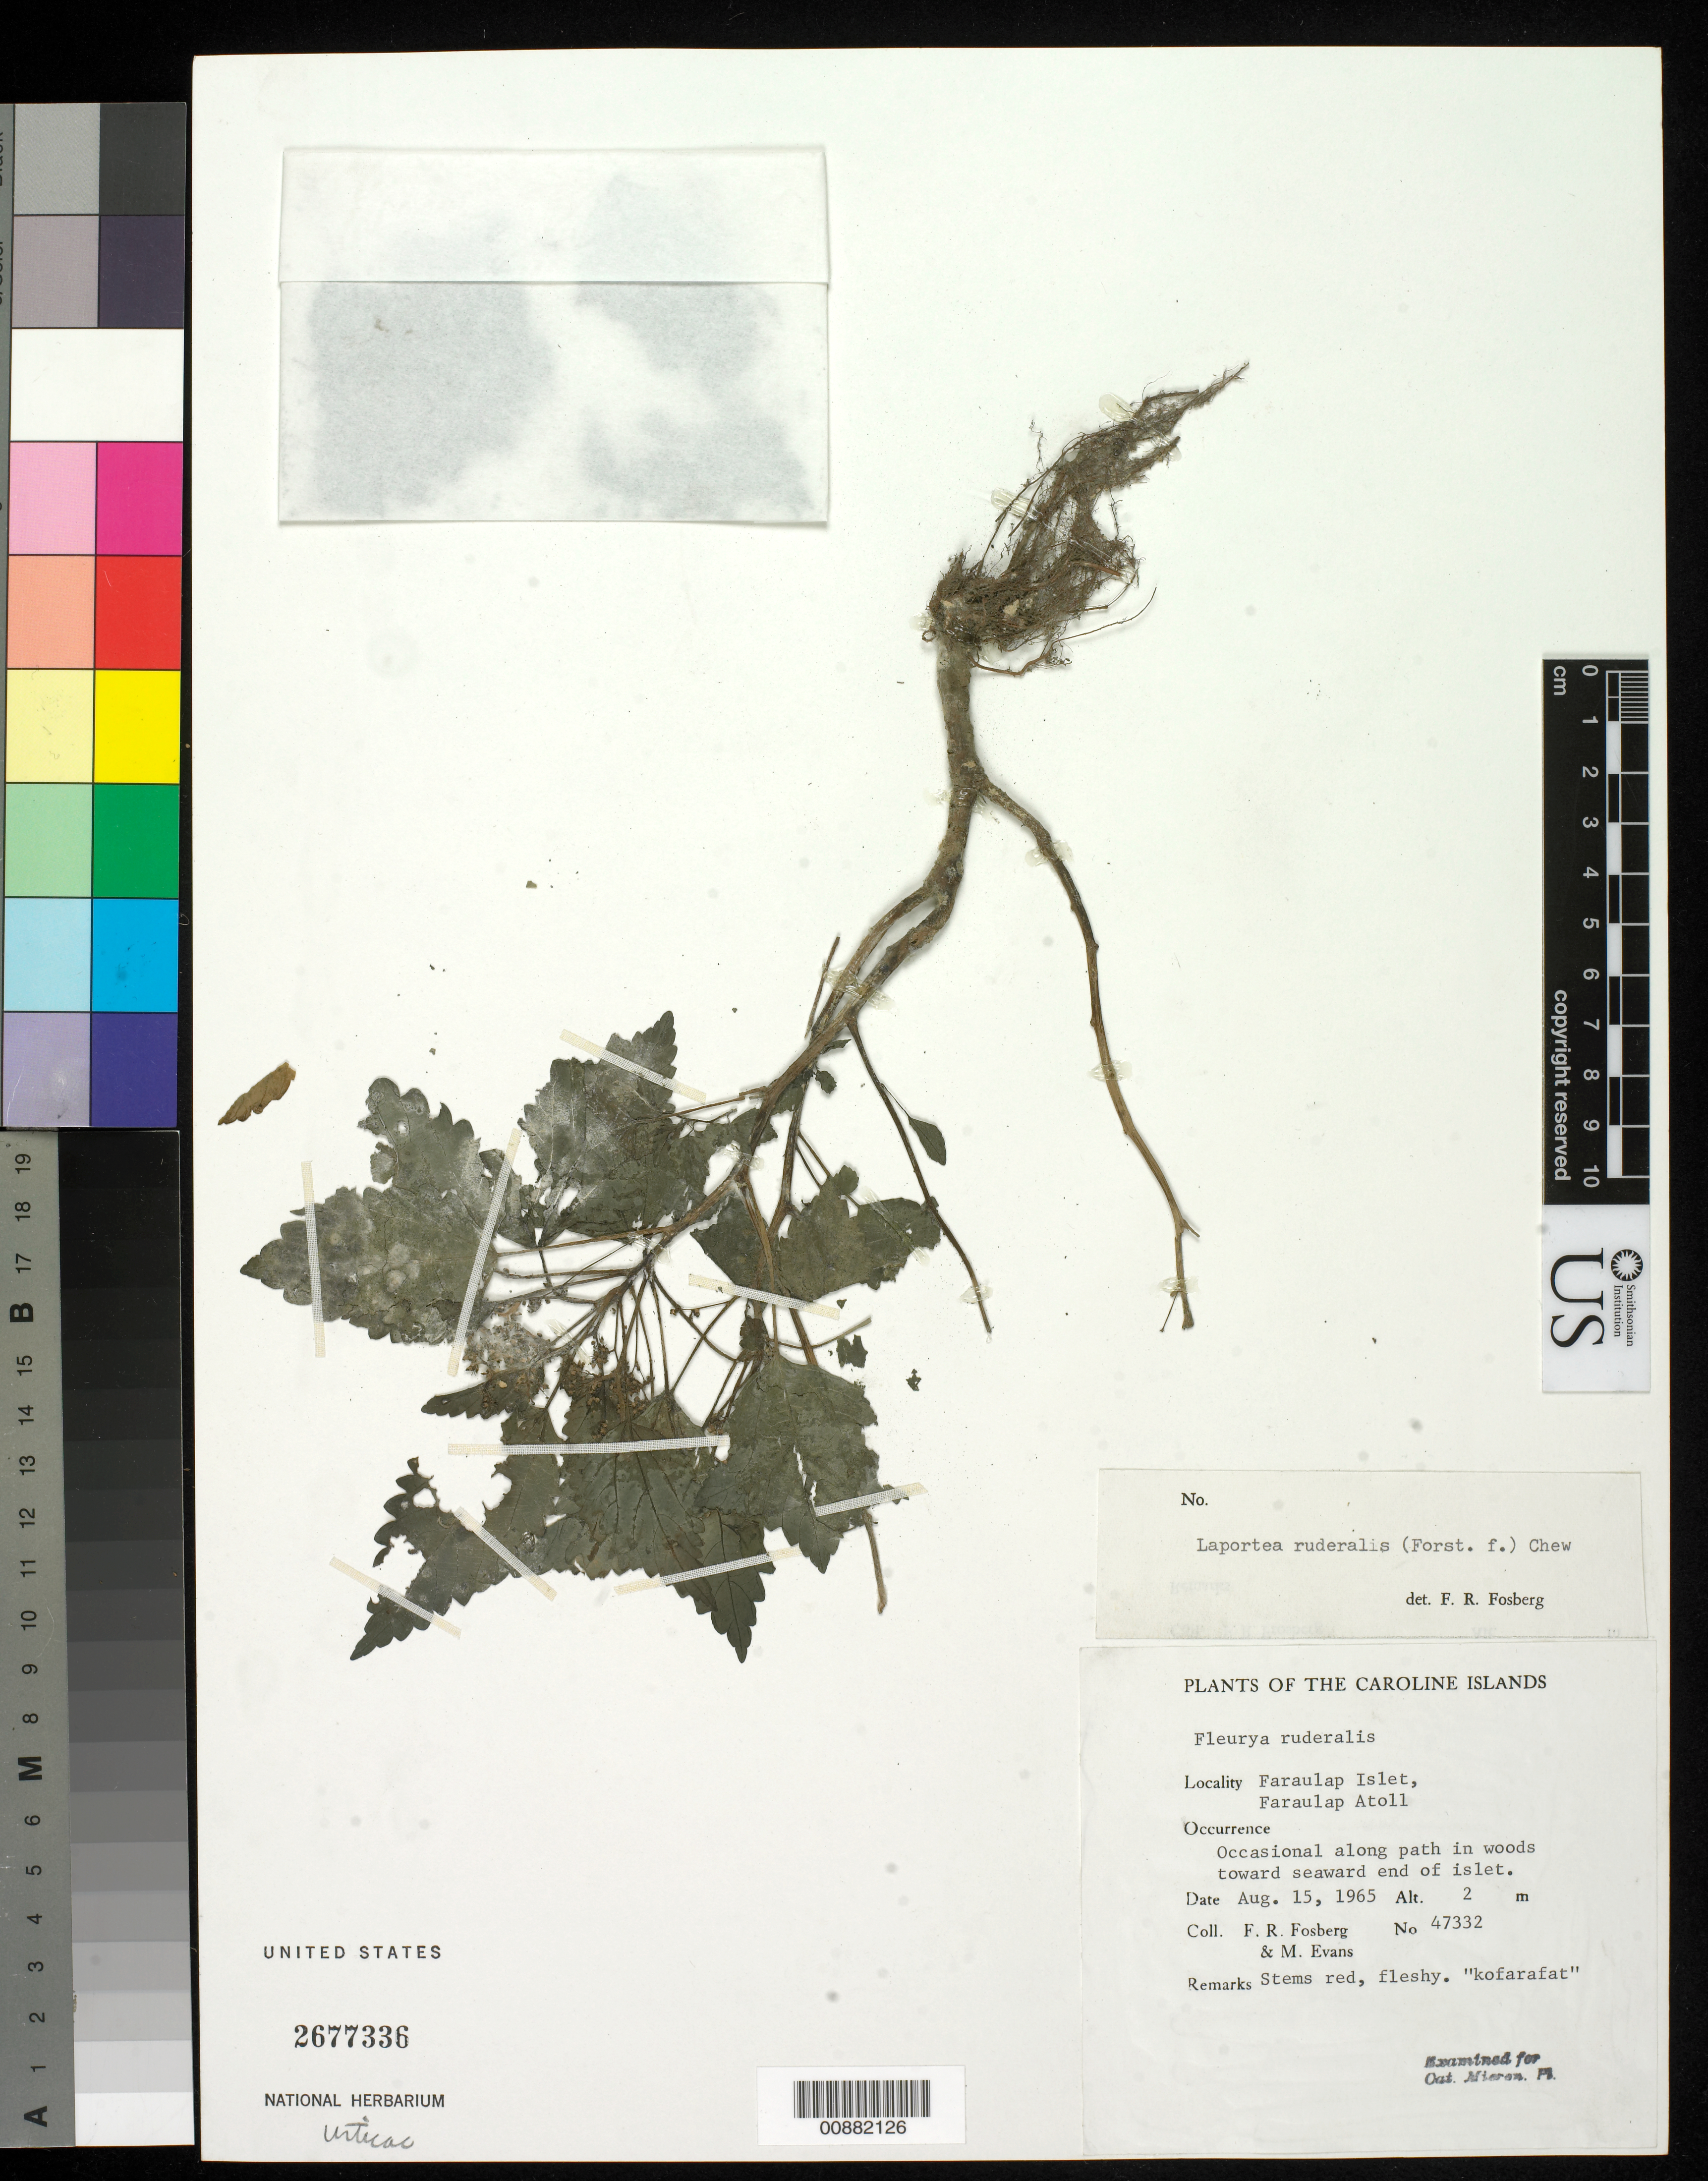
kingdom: Plantae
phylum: Tracheophyta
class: Magnoliopsida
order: Rosales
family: Urticaceae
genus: Laportea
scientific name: Laportea ruderalis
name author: (G. Forst.) Chew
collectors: F. R. Fosberg & M. Evans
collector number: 47332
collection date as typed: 15 Aug 1965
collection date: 1965-08-15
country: Micronesia, Federated States of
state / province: Yap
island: Faraulep Atoll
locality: Faraulap Islet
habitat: occasional along paths in woods toward seaward end of islet.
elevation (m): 2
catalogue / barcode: US 2677336